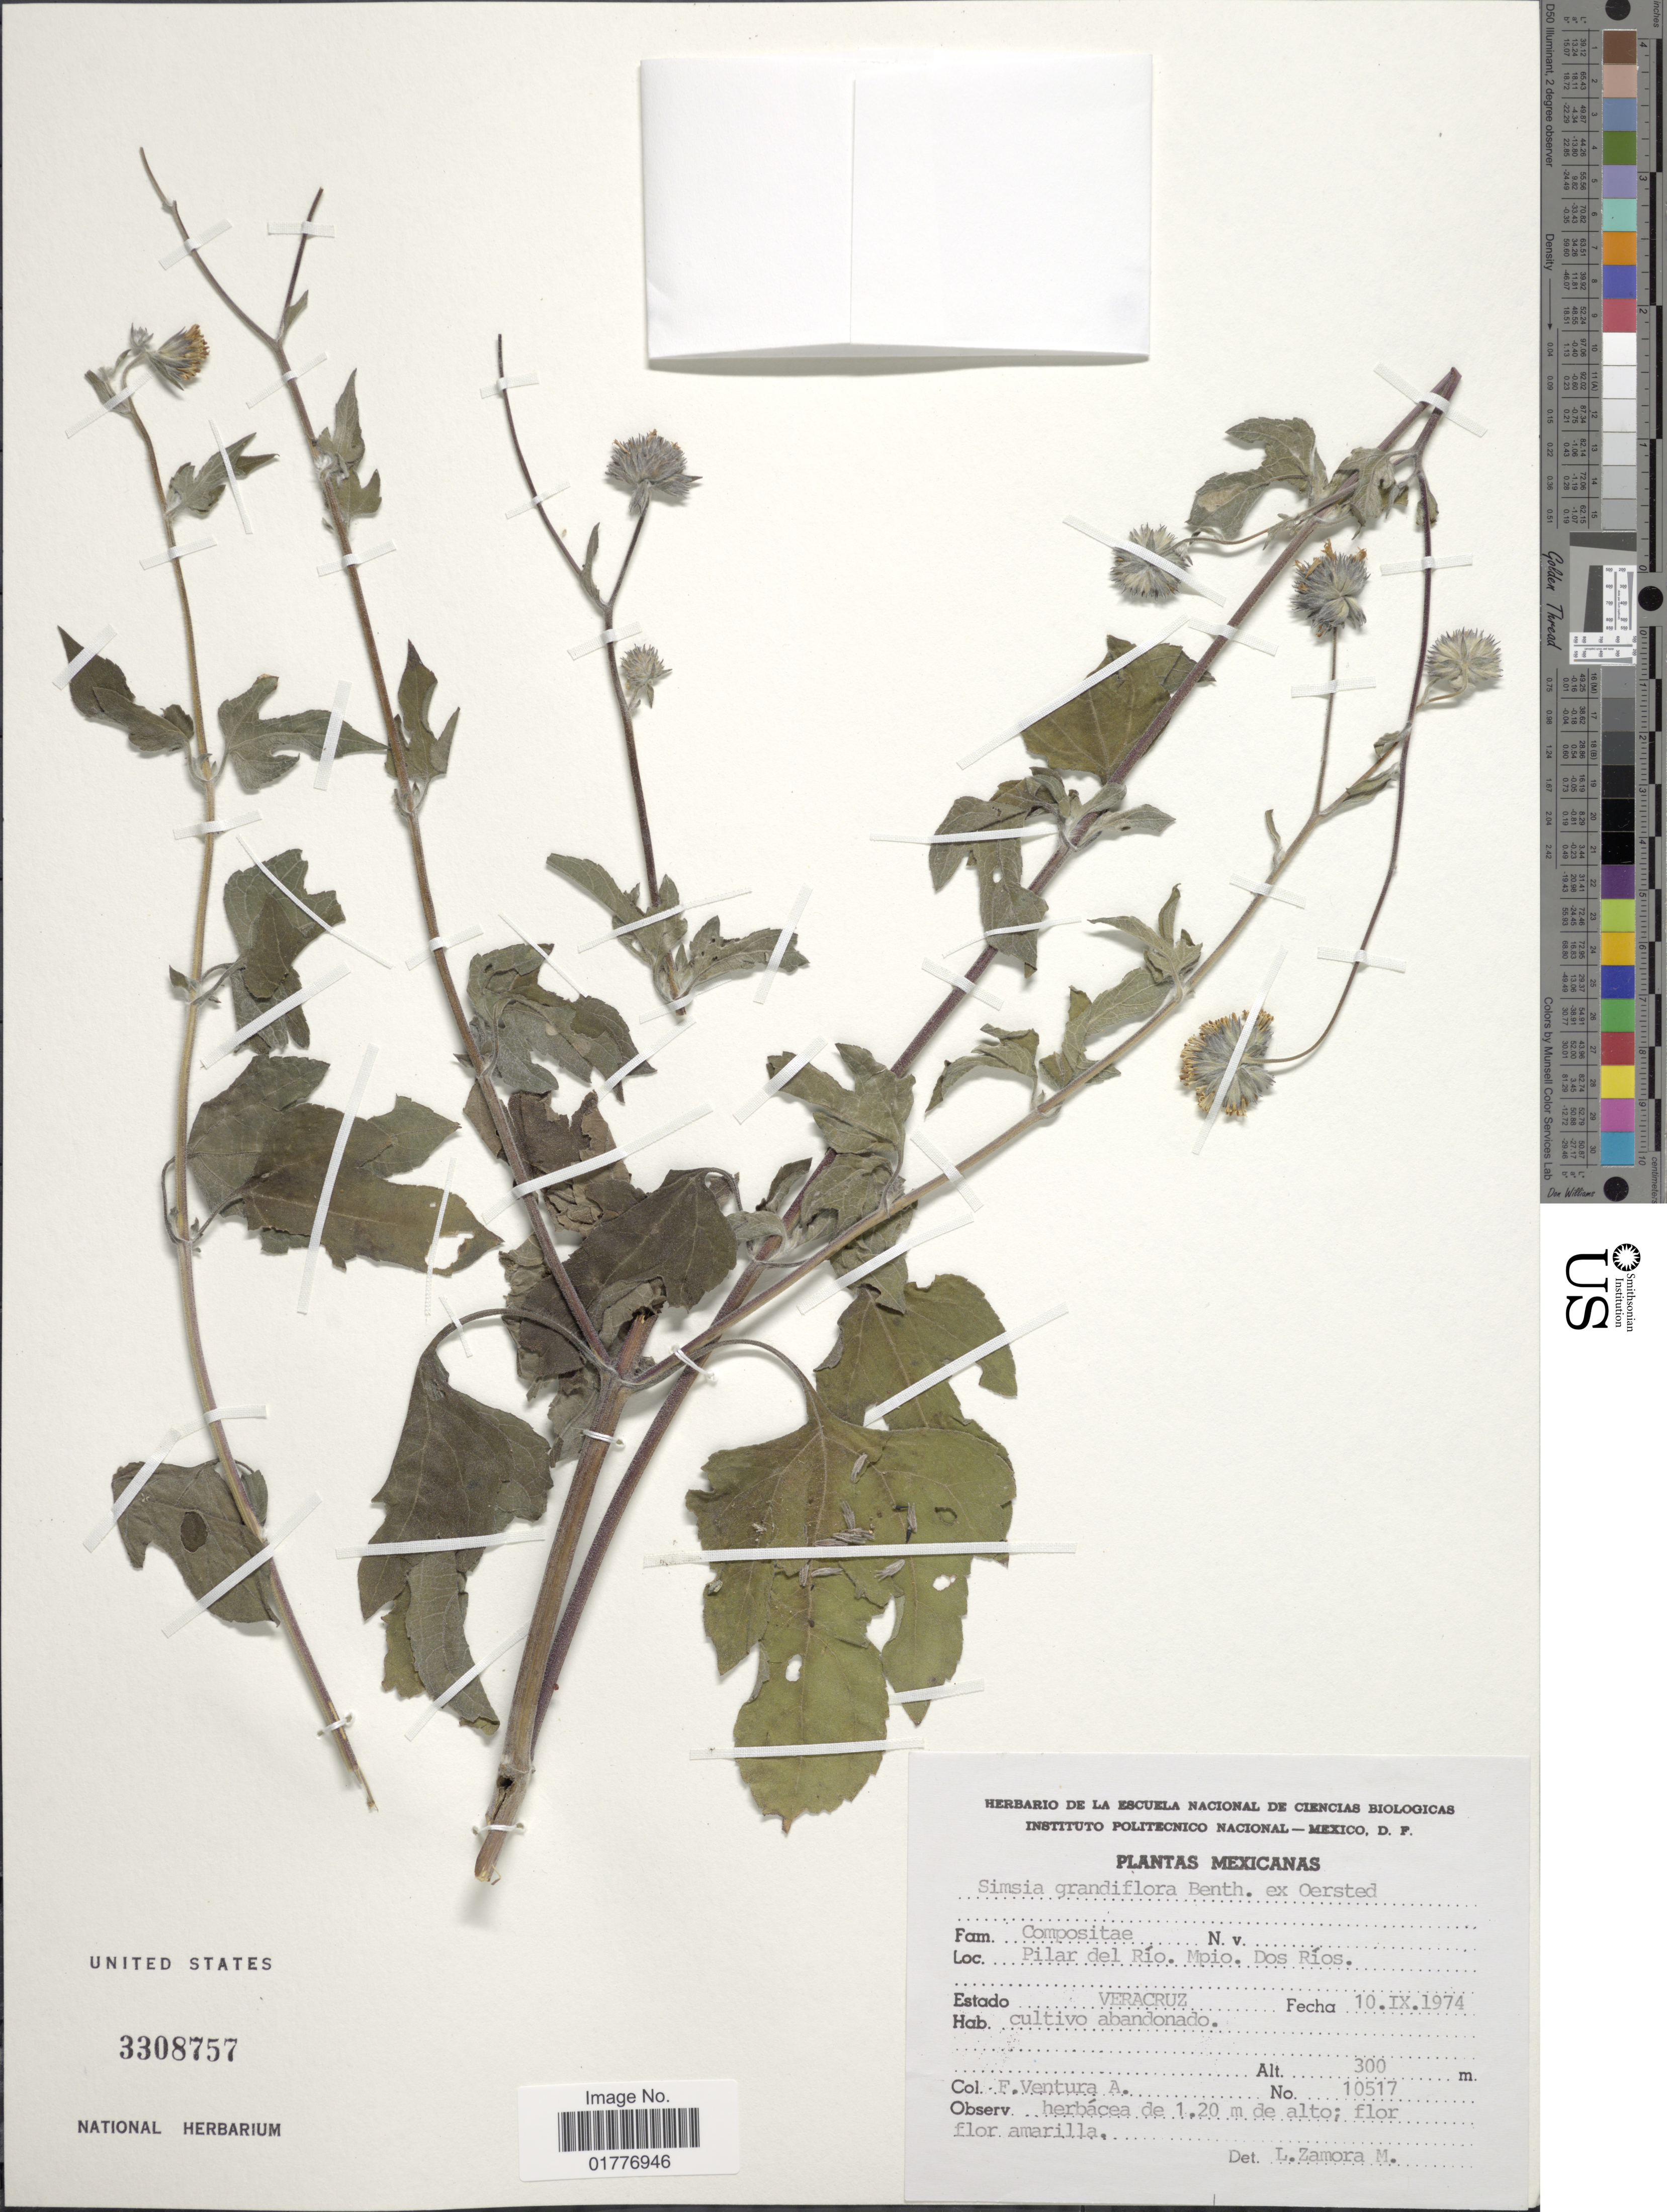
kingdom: Plantae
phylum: Tracheophyta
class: Magnoliopsida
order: Asterales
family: Asteraceae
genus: Simsia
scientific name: Simsia foetida var. grandiflora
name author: (Benth.) D.M. Spooner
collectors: F. Ventura A.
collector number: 10517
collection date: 1974-09-10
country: Mexico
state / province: Veracruz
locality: Pilar del Rio, Mpio. Dos Rios, Estado VeraCruz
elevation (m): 300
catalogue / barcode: US 3308757